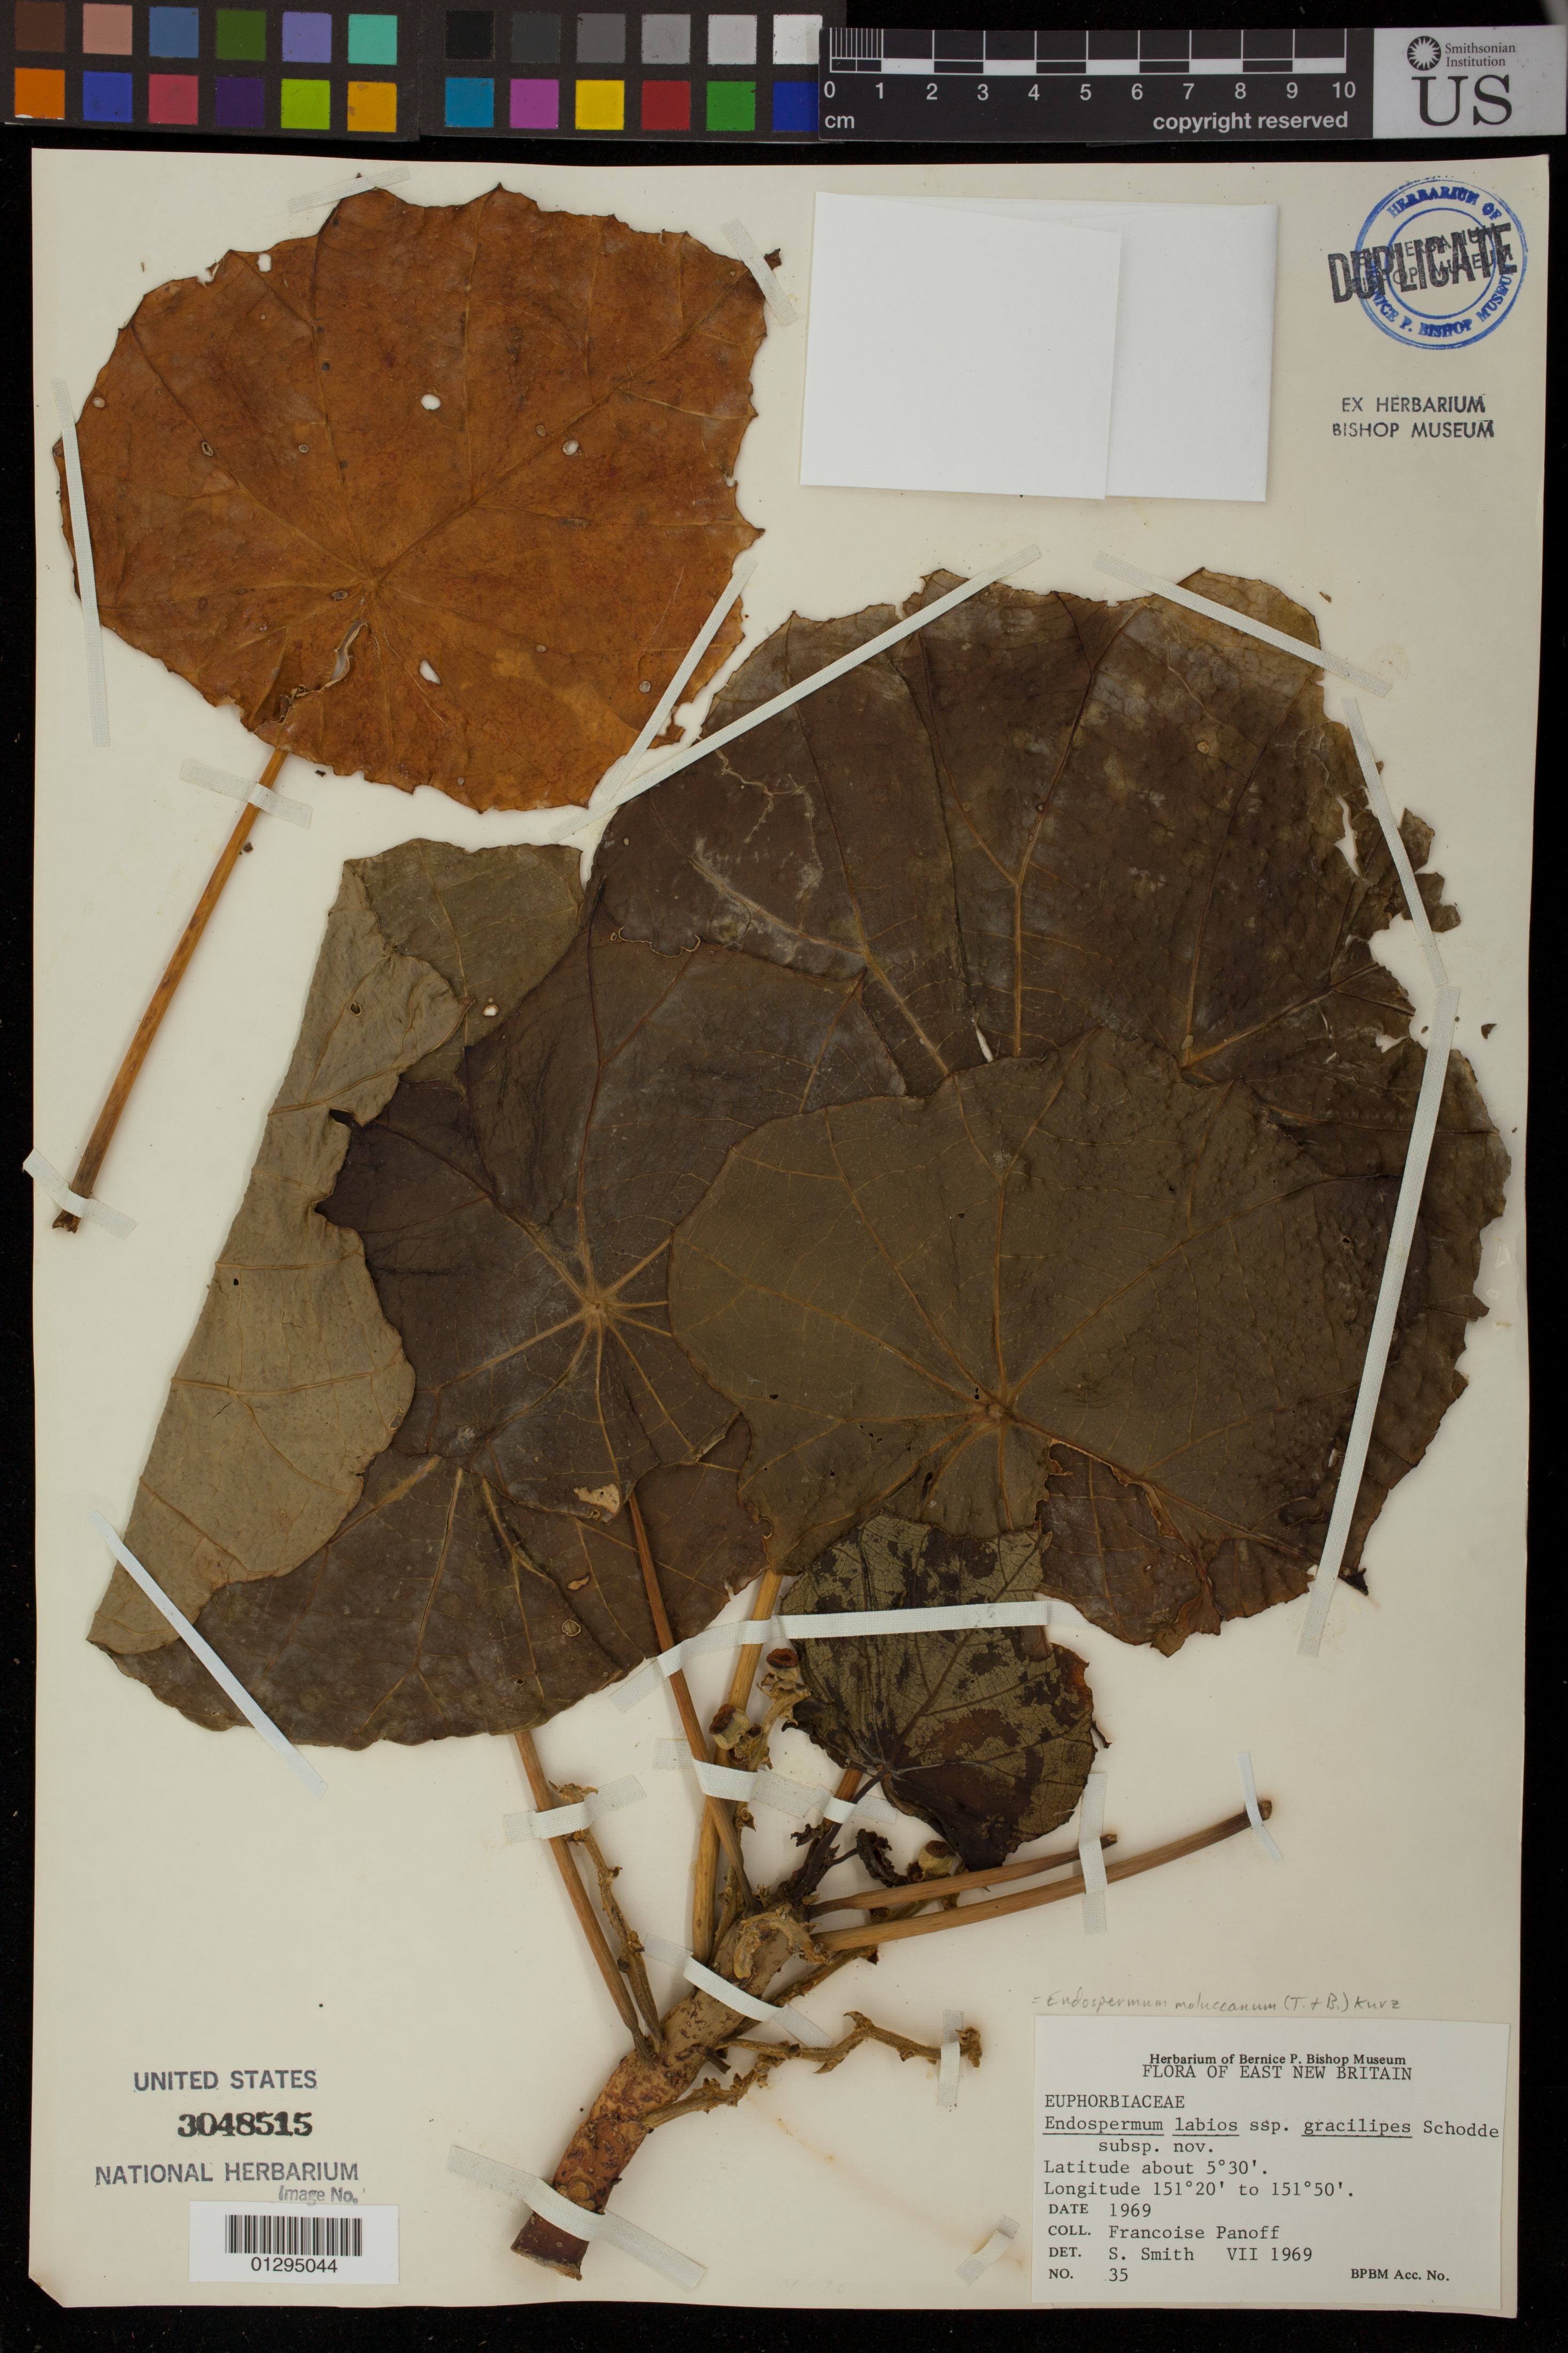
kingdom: Plantae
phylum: Tracheophyta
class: Magnoliopsida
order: Malpighiales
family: Euphorbiaceae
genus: Endospermum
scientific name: Endospermum moluccanum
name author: (Teijsm. & Binn.) Kurz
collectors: F. Panoff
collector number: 35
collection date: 1969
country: Papua New Guinea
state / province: East New Britain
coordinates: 5°30', 151°20' to 151°20'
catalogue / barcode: US 3048515